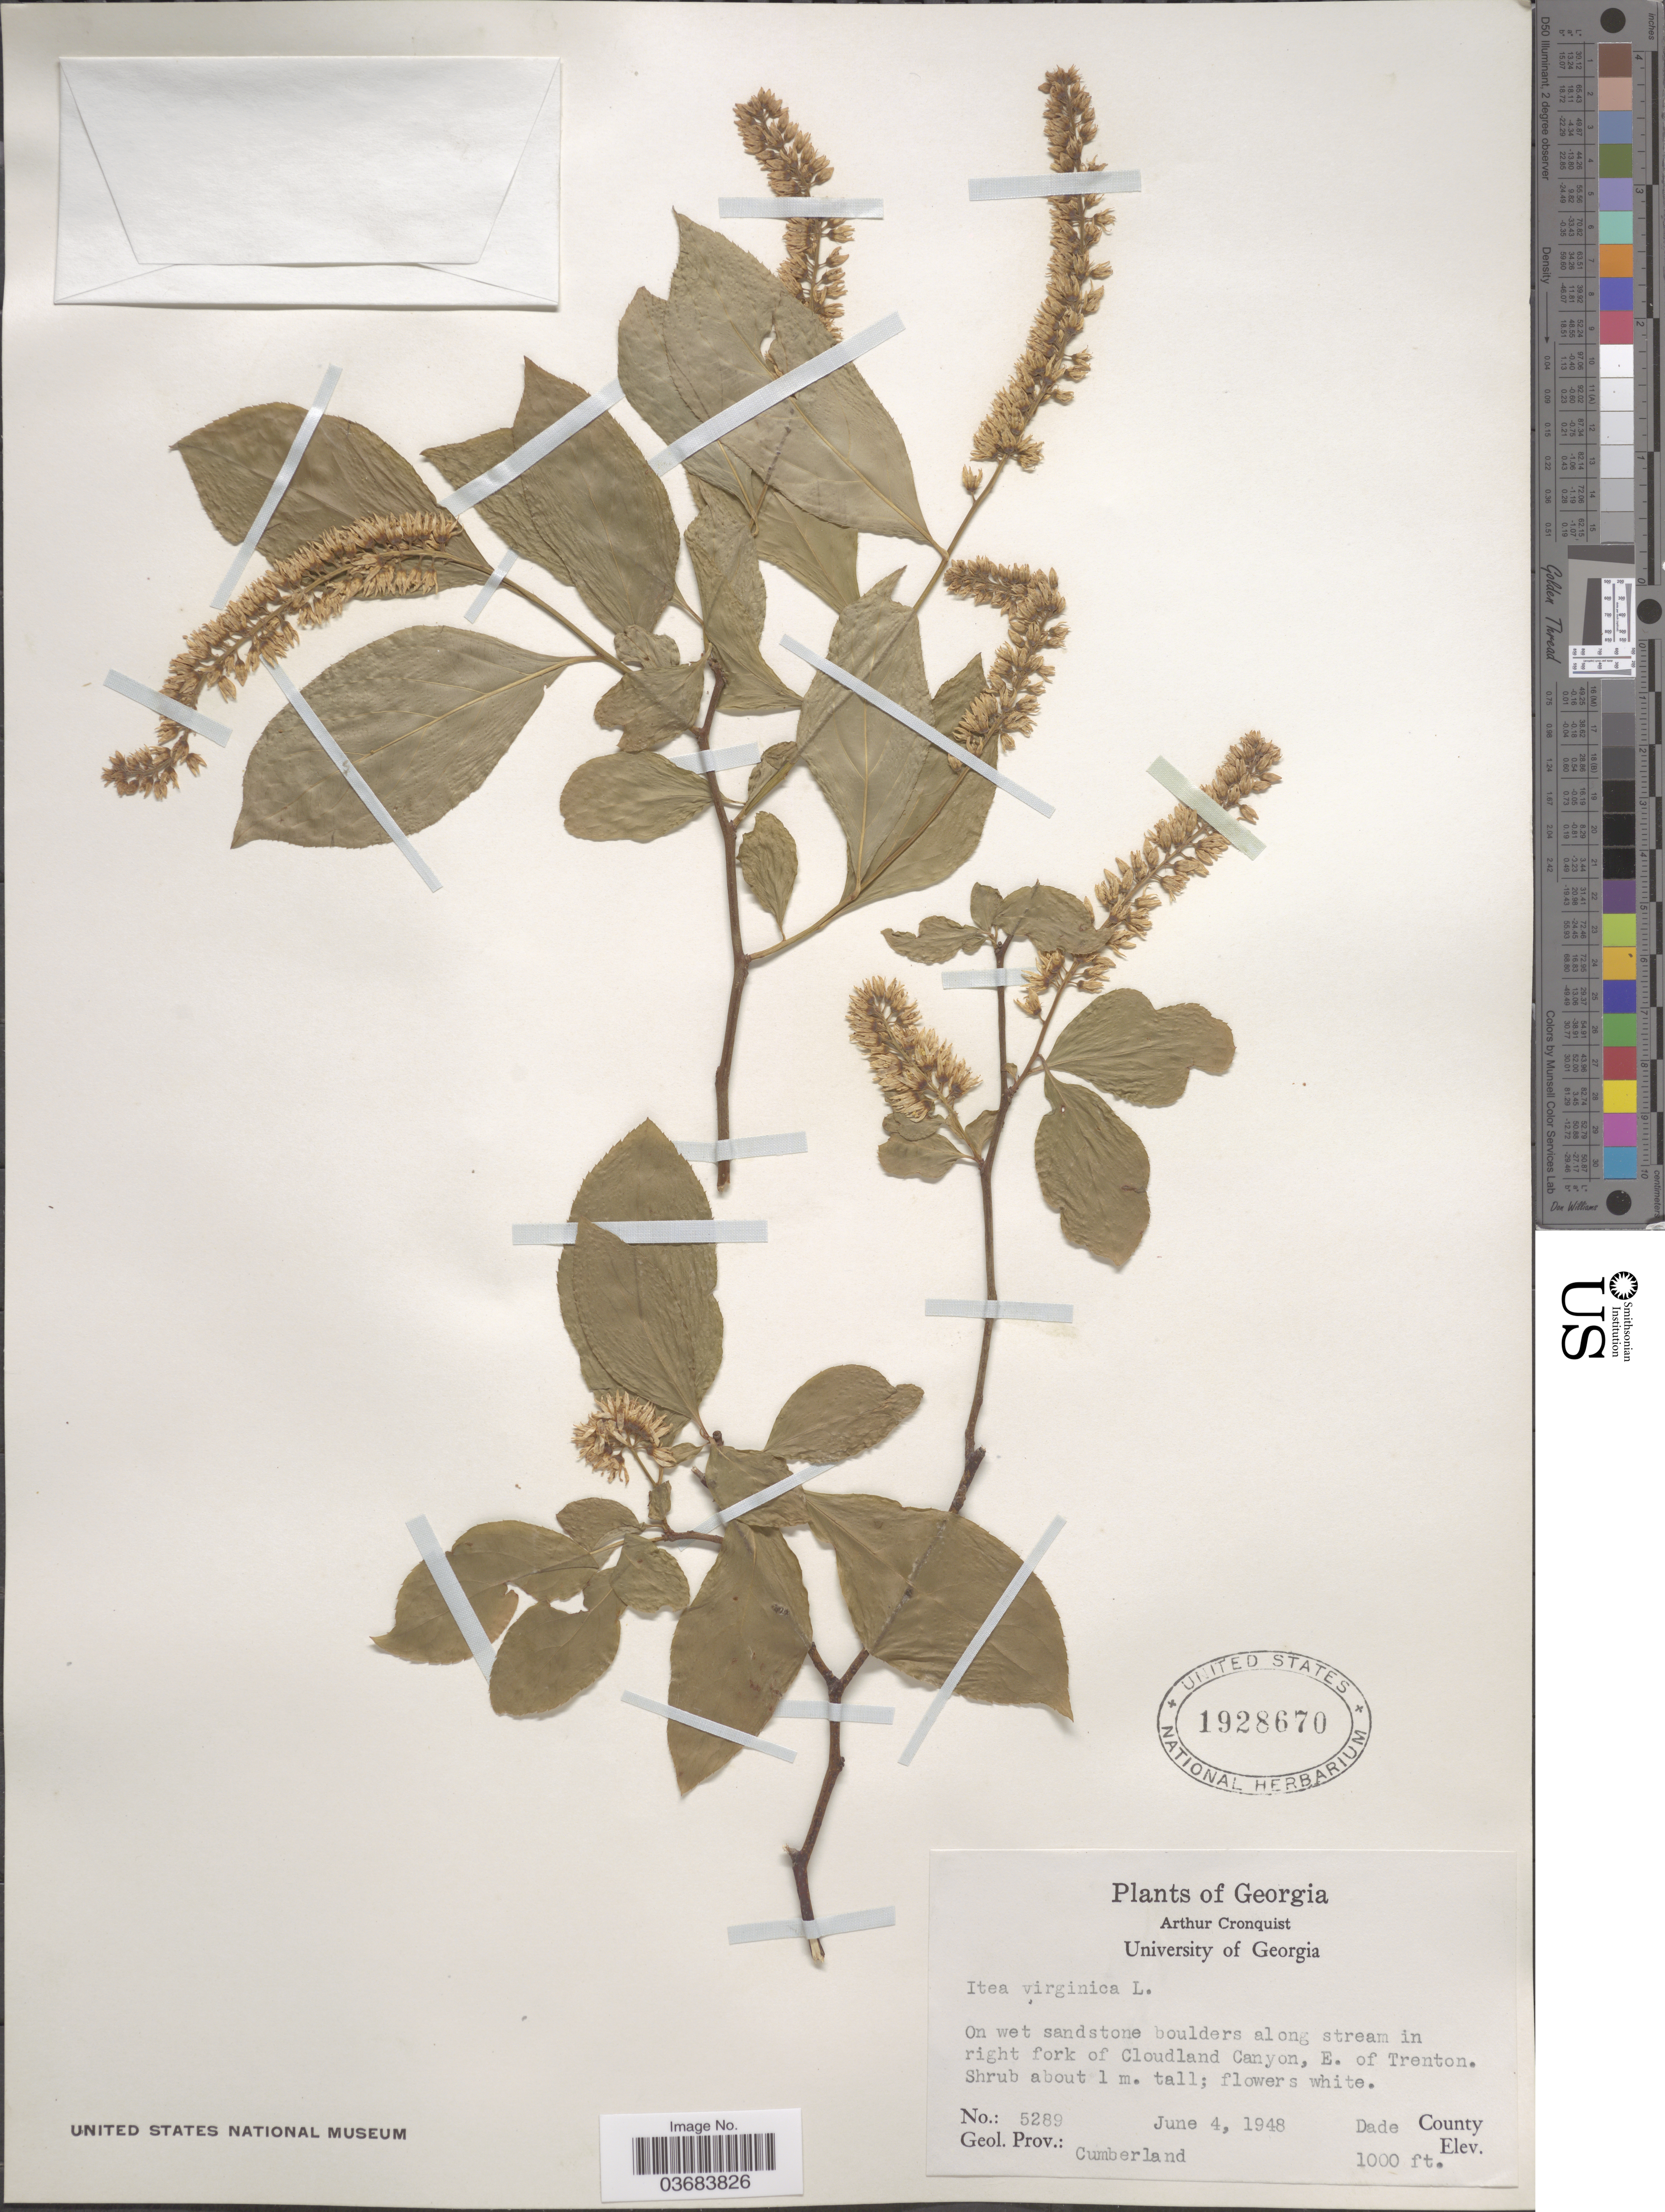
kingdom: Plantae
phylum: Tracheophyta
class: Magnoliopsida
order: Saxifragales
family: Iteaceae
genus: Itea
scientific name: Itea virginica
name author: L.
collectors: A. J. Cronquist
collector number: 5289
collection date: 1948-06-04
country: United States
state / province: Georgia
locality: On wet sandstone boulders along stream in right fork of Cloudland Canyon, E. of Trenton. Dade County.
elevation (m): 305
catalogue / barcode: US 1928670